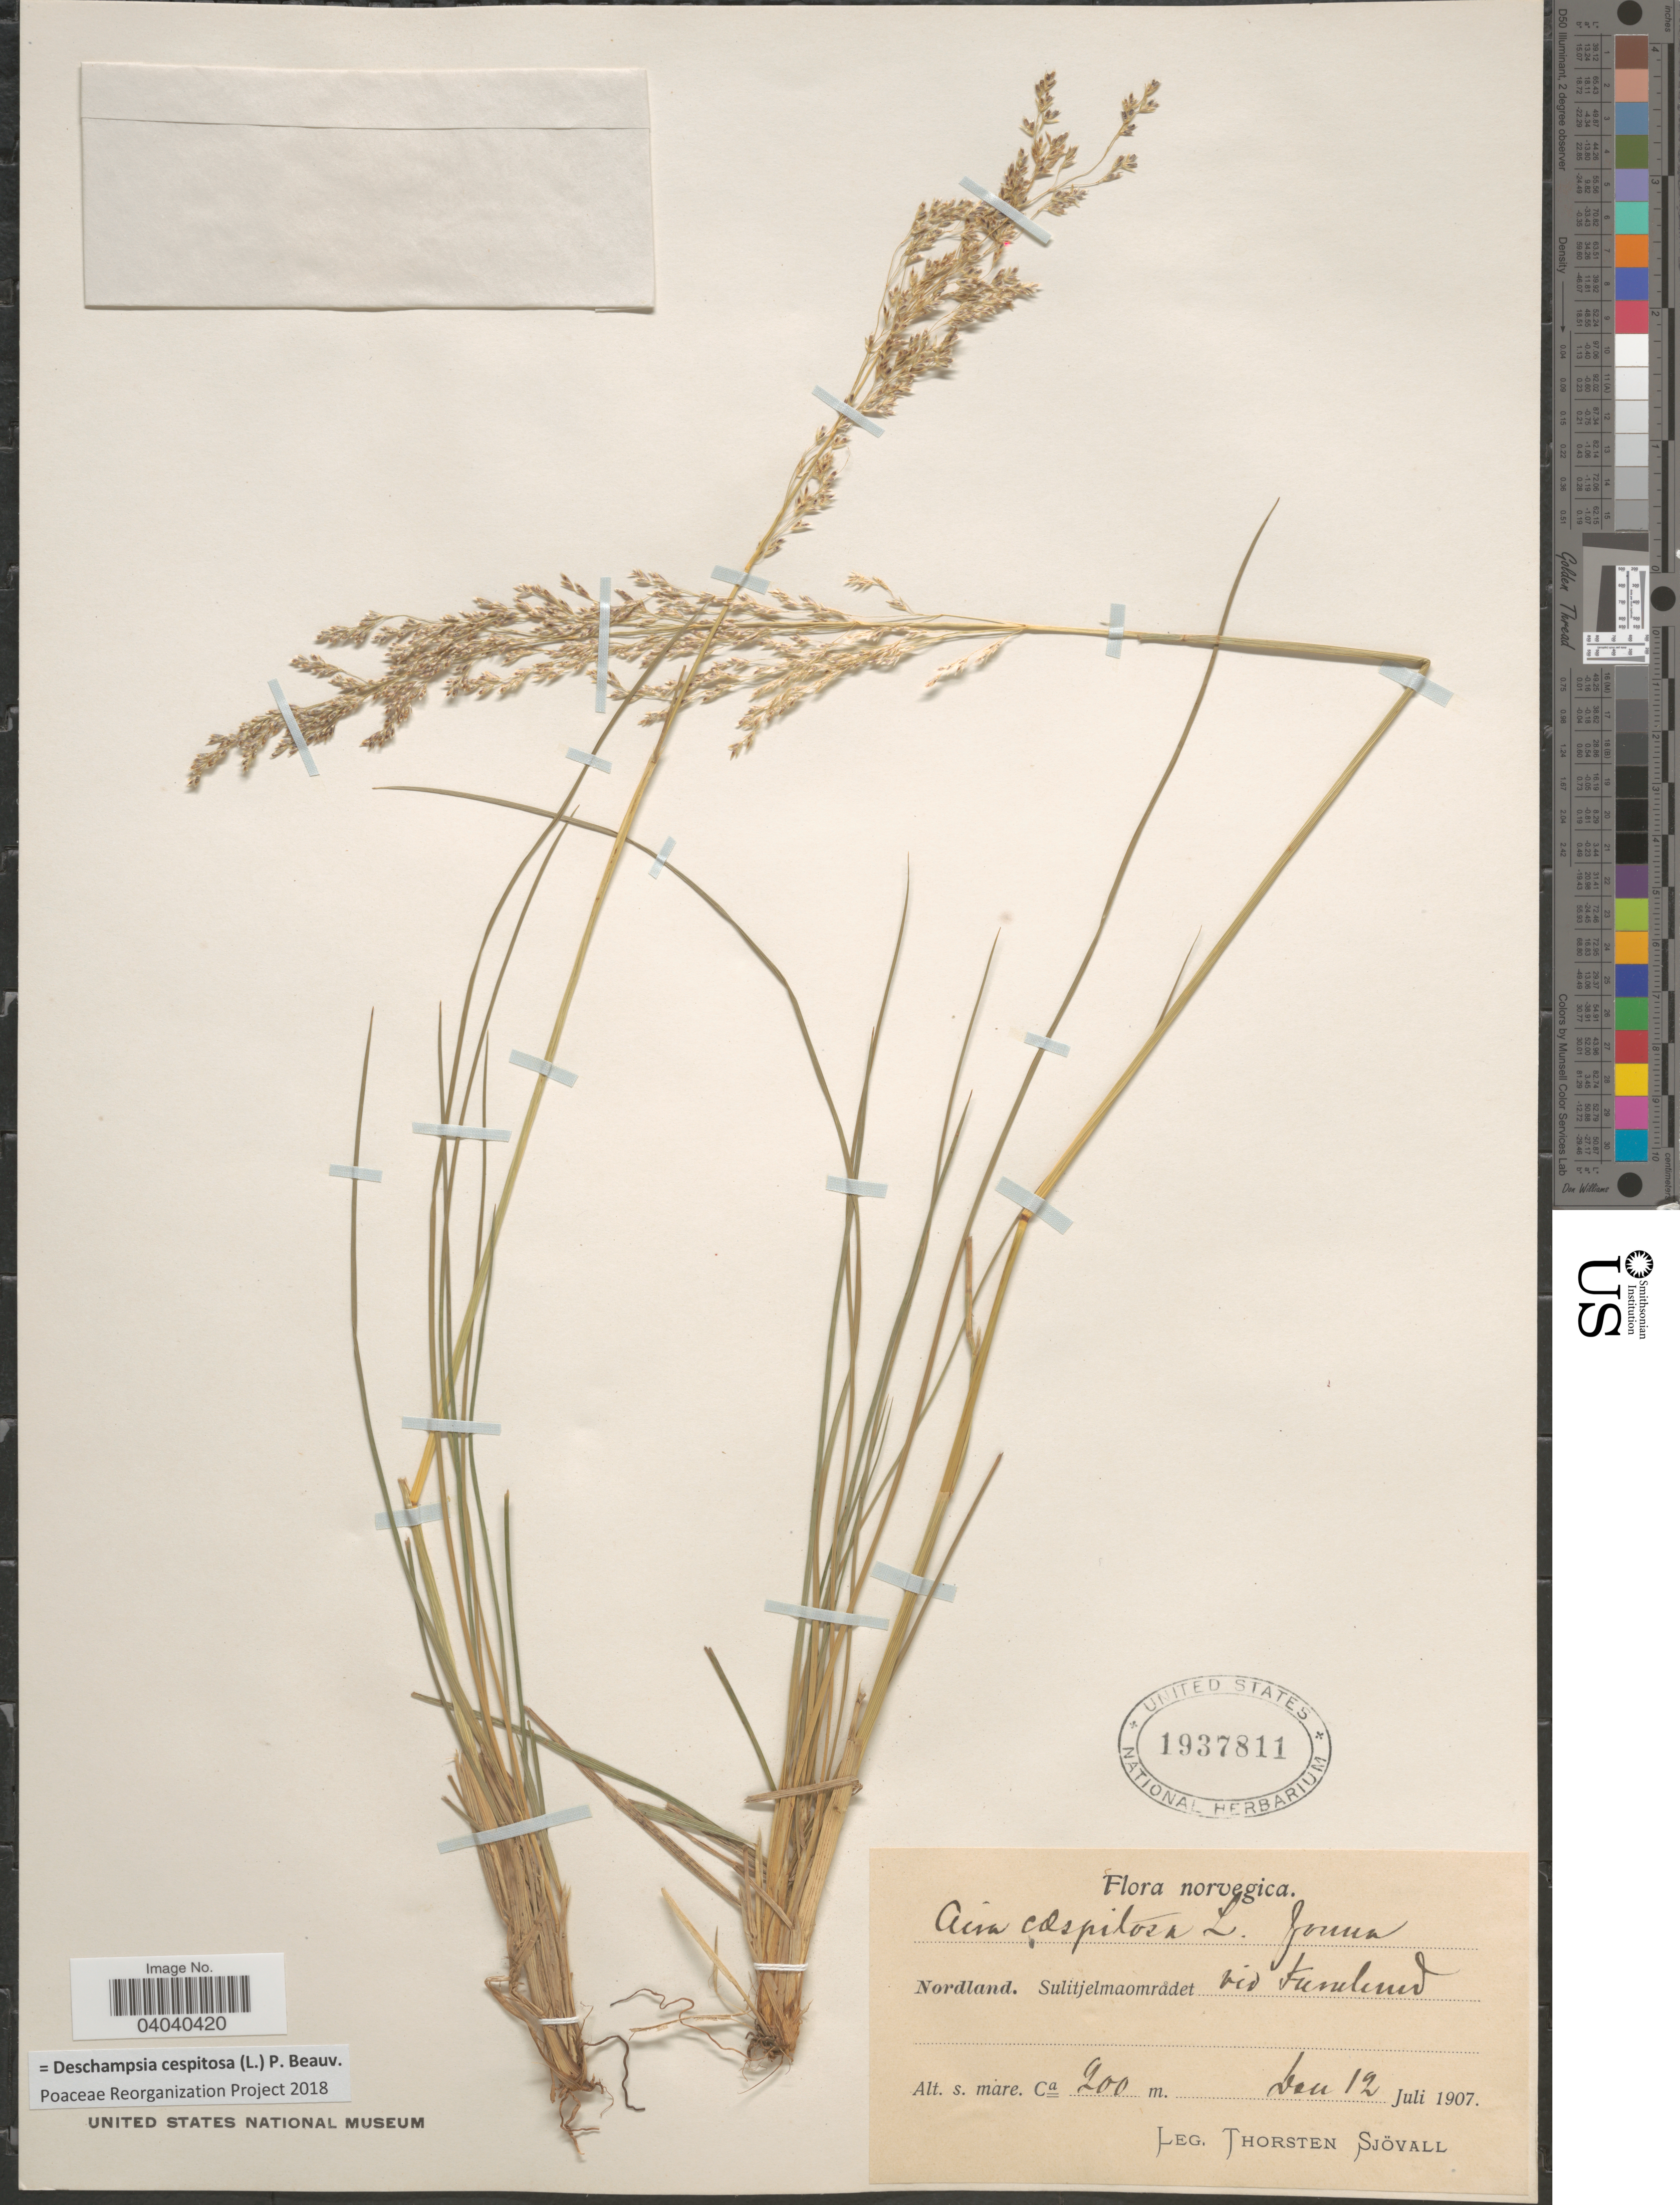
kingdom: Plantae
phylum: Tracheophyta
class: Liliopsida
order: Poales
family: Poaceae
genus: Deschampsia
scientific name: Deschampsia cespitosa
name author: (L.) P. Beauv.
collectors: T. Sjövall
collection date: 1907-07-12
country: Norway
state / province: Nordland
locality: Sulitjelmaområdet vid Kumlund.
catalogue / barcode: US 1937811